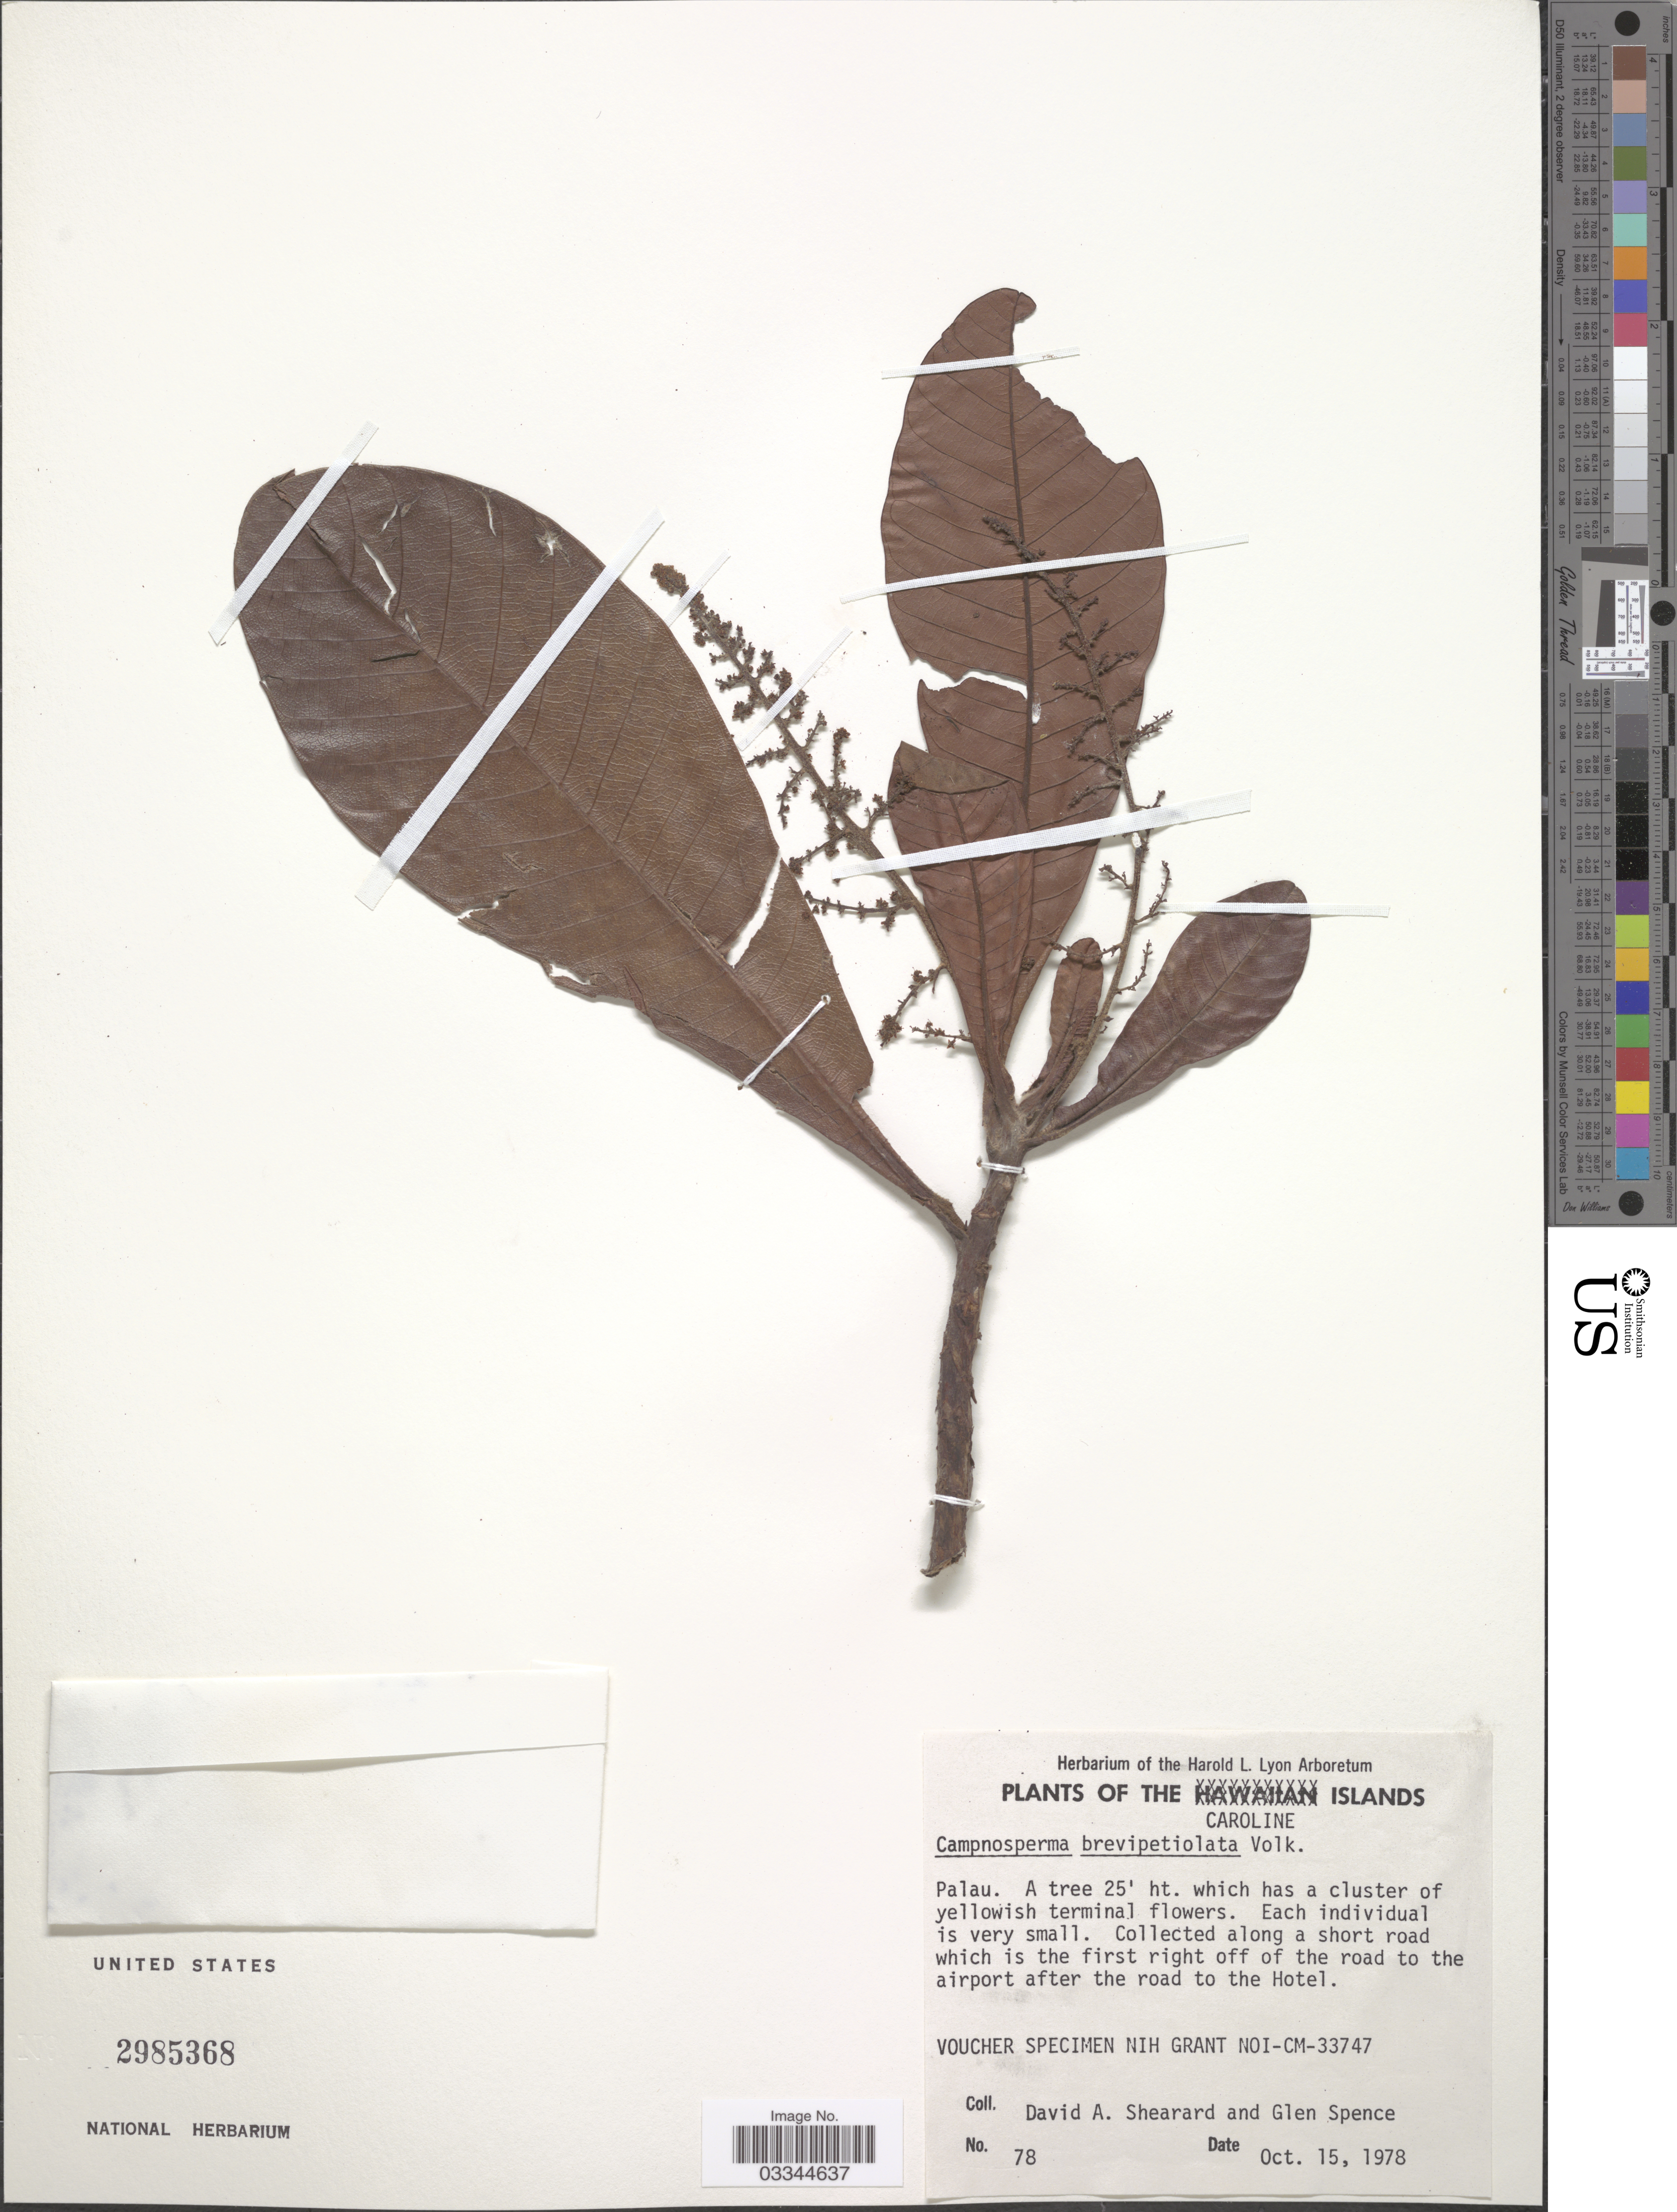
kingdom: Plantae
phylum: Tracheophyta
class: Magnoliopsida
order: Sapindales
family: Anacardiaceae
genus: Campnosperma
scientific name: Campnosperma brevipetiolatum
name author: Volk.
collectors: D. Shearard & G. Spence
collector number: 78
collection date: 1978-10-15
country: Palau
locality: The Caroline Islands, Palau, along a short road which is the first right off the road to the airport after the road to the Hotel.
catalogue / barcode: US 2985368